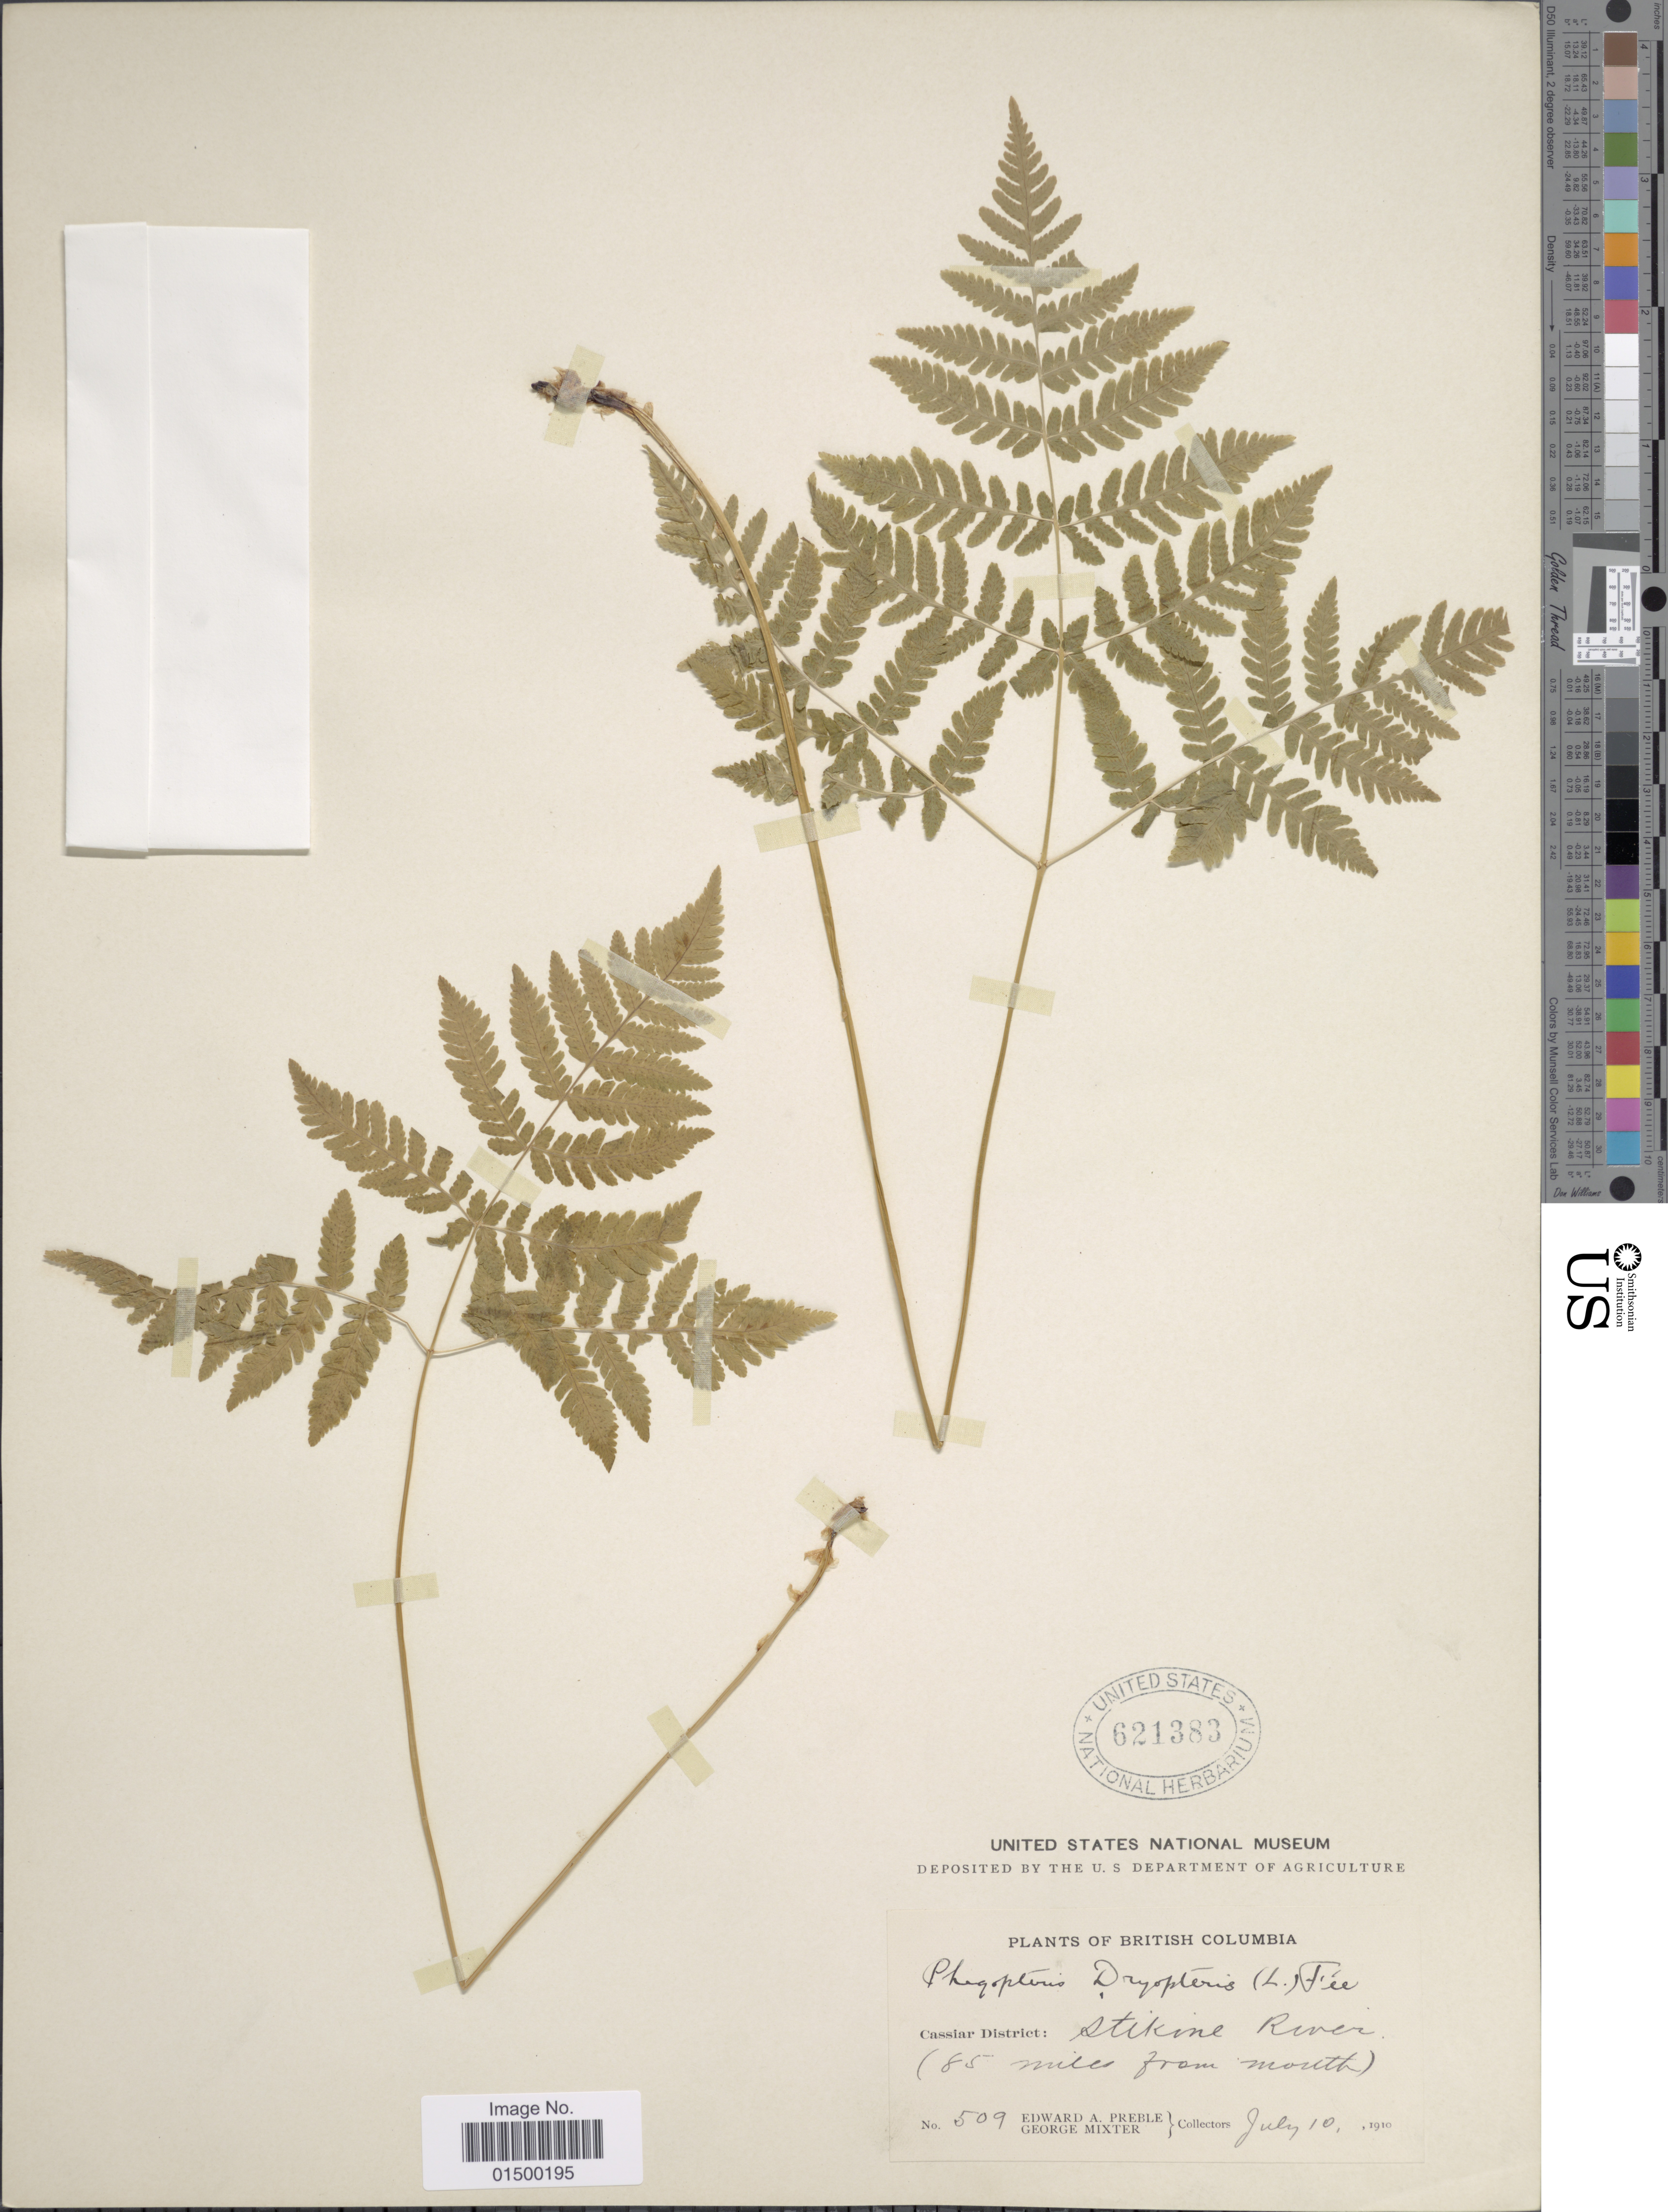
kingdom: Plantae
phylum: Tracheophyta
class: Polypodiopsida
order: Polypodiales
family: Cystopteridaceae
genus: Gymnocarpium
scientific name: Gymnocarpium disjunctum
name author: (Rupr.) Ching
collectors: A. Preble & G. Mixter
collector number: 509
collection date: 1910-07-10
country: Canada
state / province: British Columbia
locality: Cassiar District: Stikine River (85 miles from mouth).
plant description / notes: Precise locality edit: Corrected "Atikine River" to "Stikine River".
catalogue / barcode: US 621383